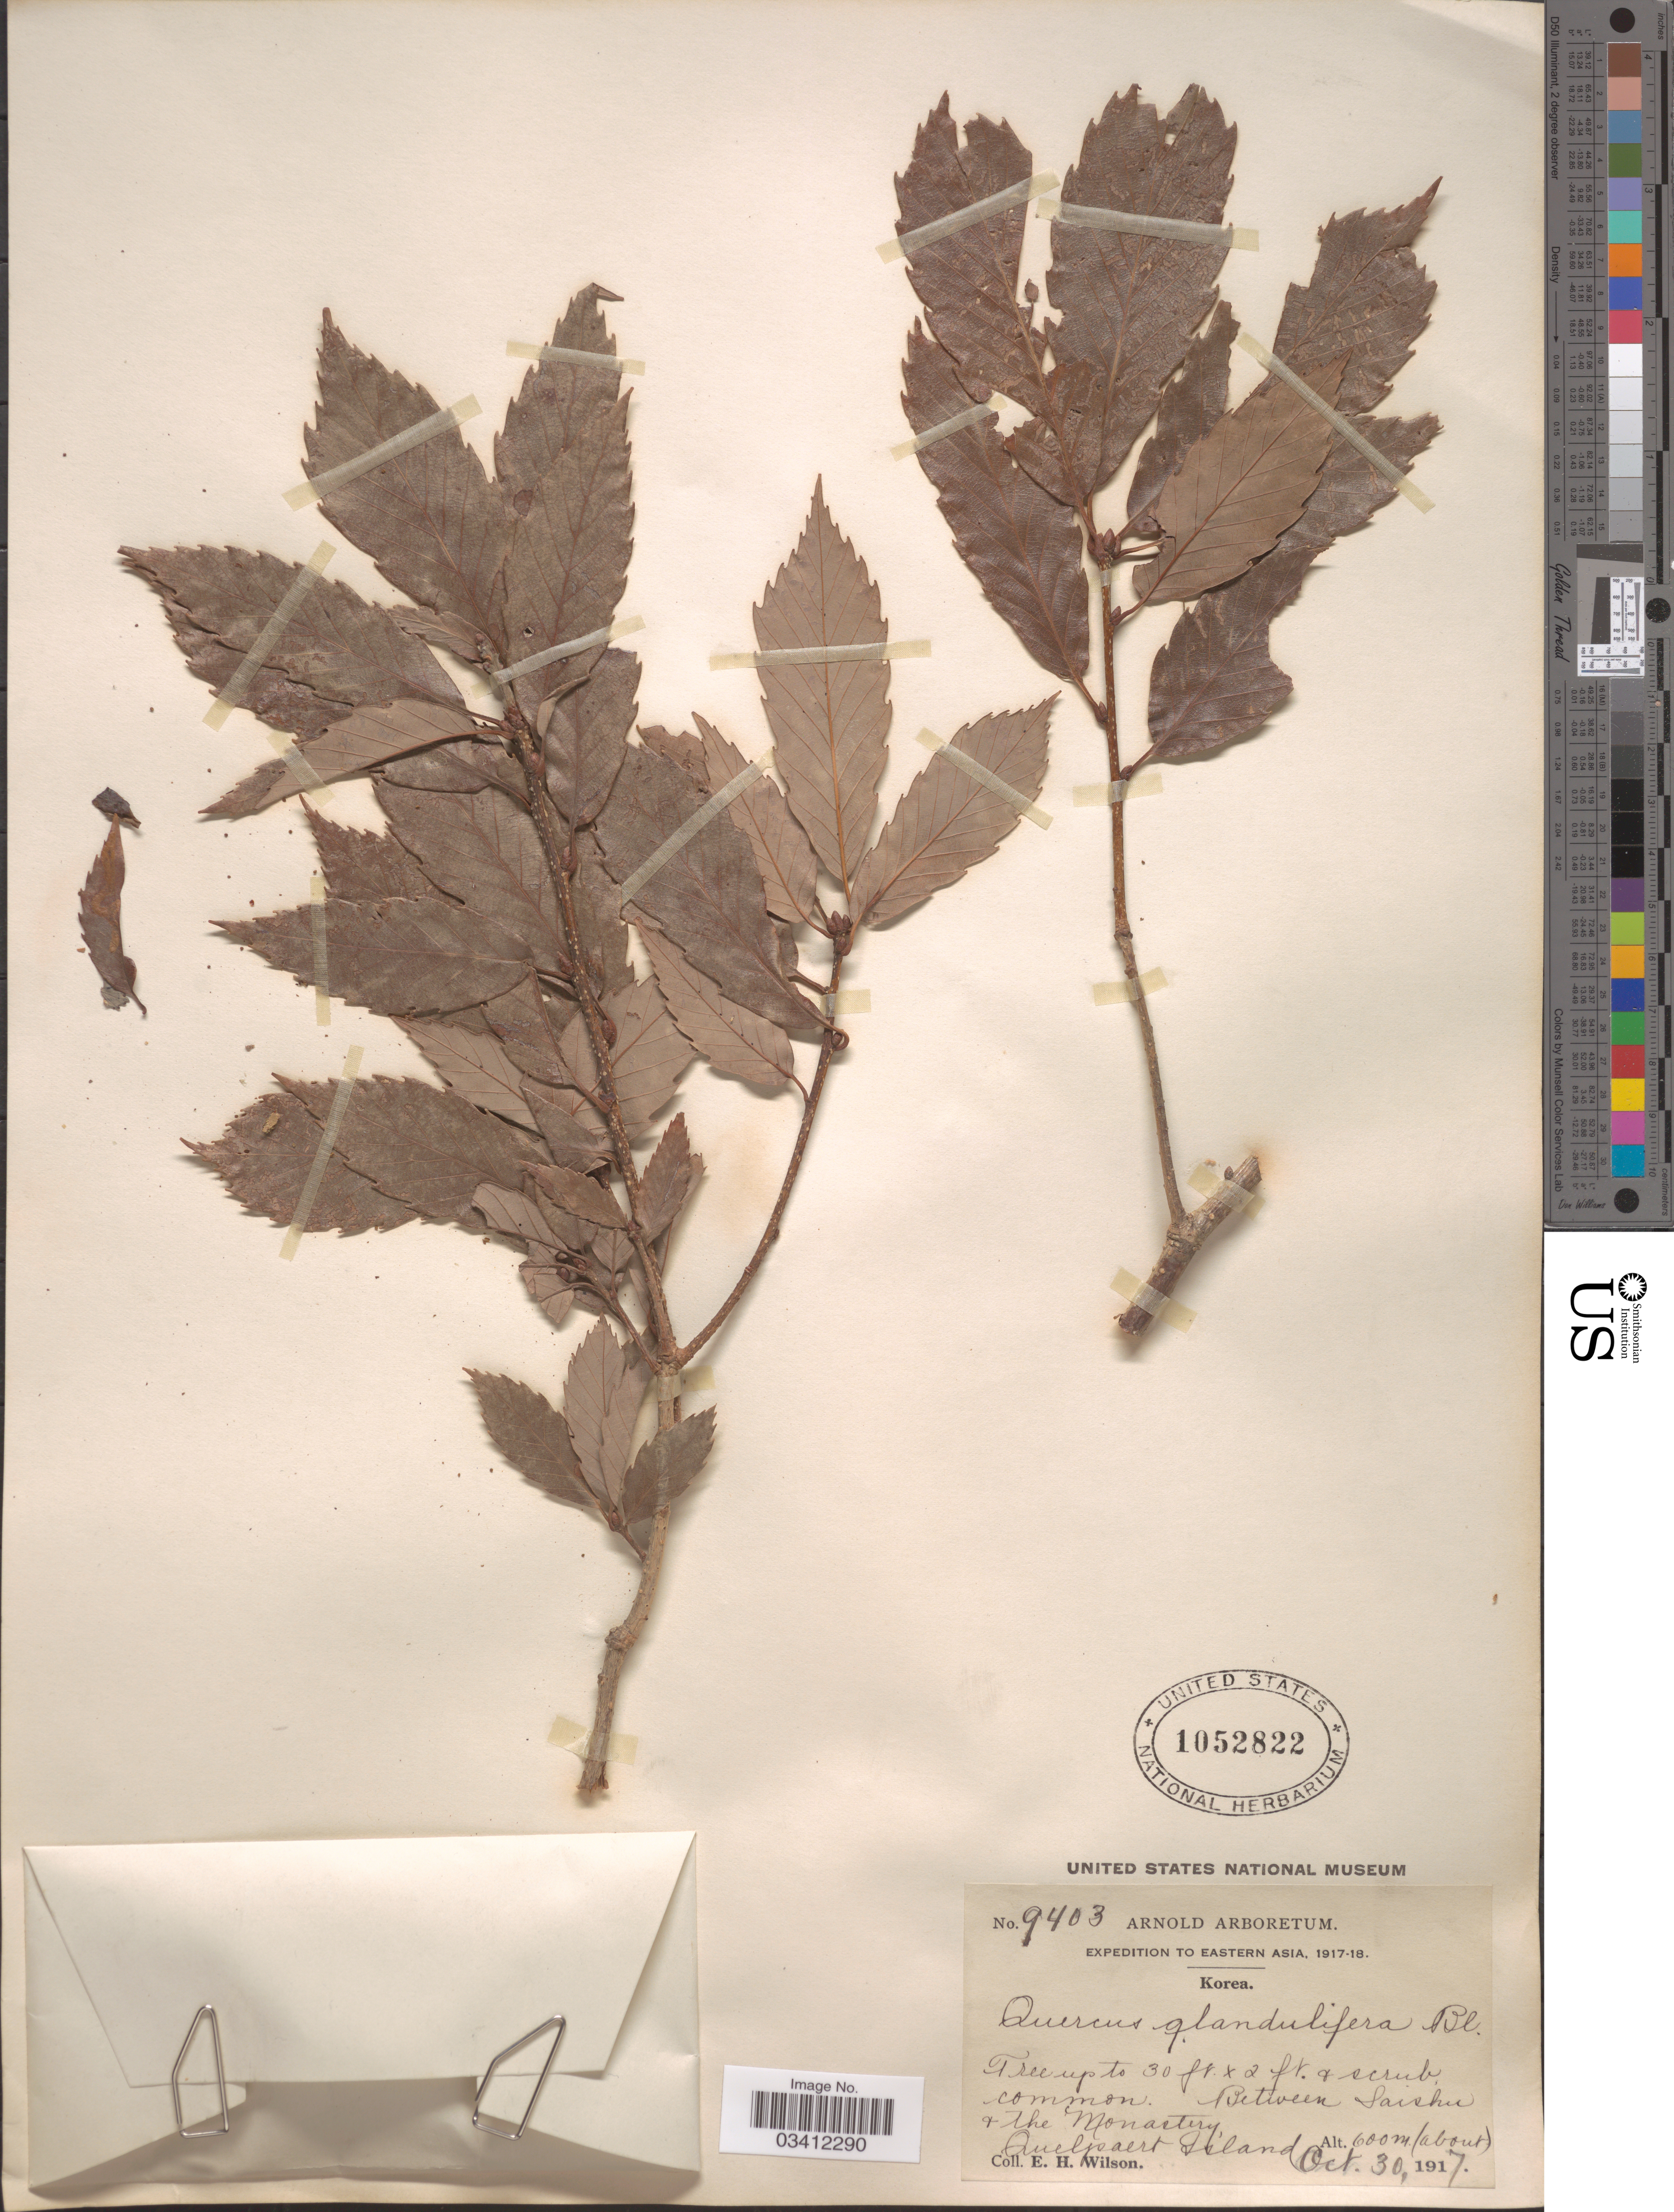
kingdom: Plantae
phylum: Tracheophyta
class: Magnoliopsida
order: Fagales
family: Fagaceae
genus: Quercus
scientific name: Quercus serrata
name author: Thunb.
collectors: E. Wilson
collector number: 9403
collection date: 1917-10-30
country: South Korea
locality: Eastern Asia. Between Saishu & the Monastery, Quelpaert Island.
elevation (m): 600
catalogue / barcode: US 1052822